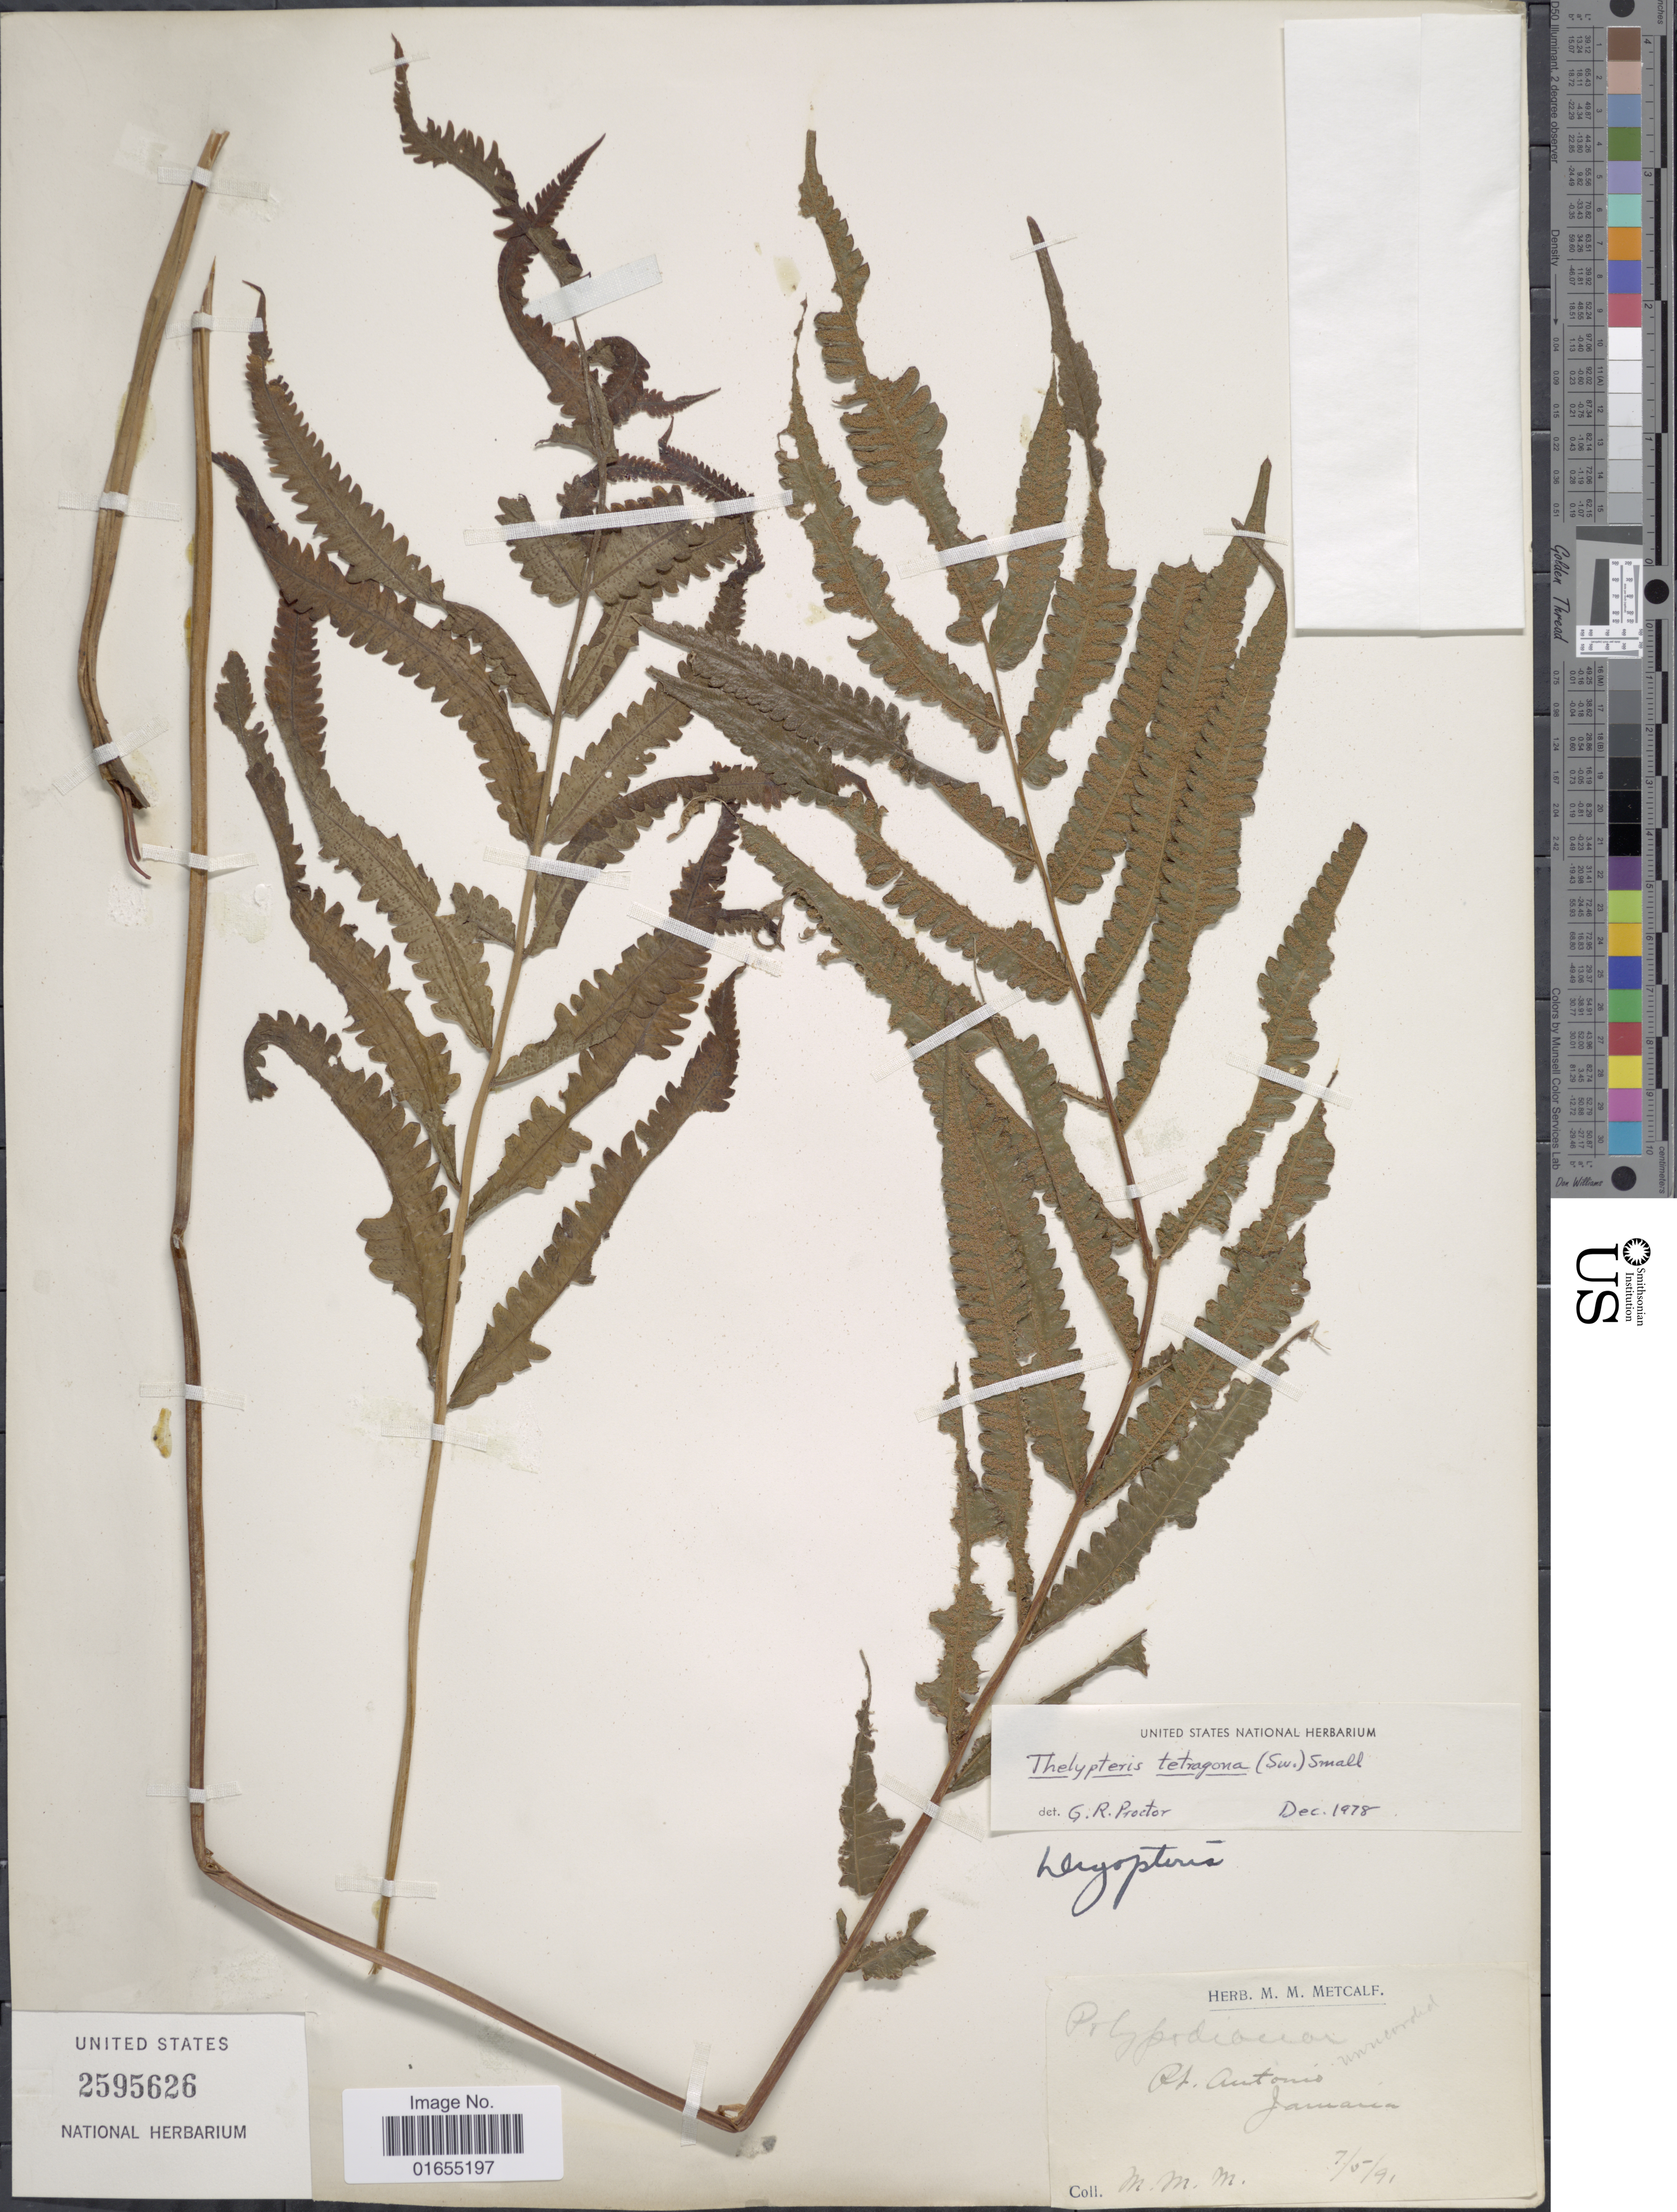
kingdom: Plantae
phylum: Tracheophyta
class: Polypodiopsida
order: Polypodiales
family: Thelypteridaceae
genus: Goniopteris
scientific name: Goniopteris subtetragona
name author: (Link) Vareschi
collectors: M. Metcalf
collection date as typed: Transcribed d/m/y: 7/5/91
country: Jamaica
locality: Port Antonious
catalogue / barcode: US 2595626